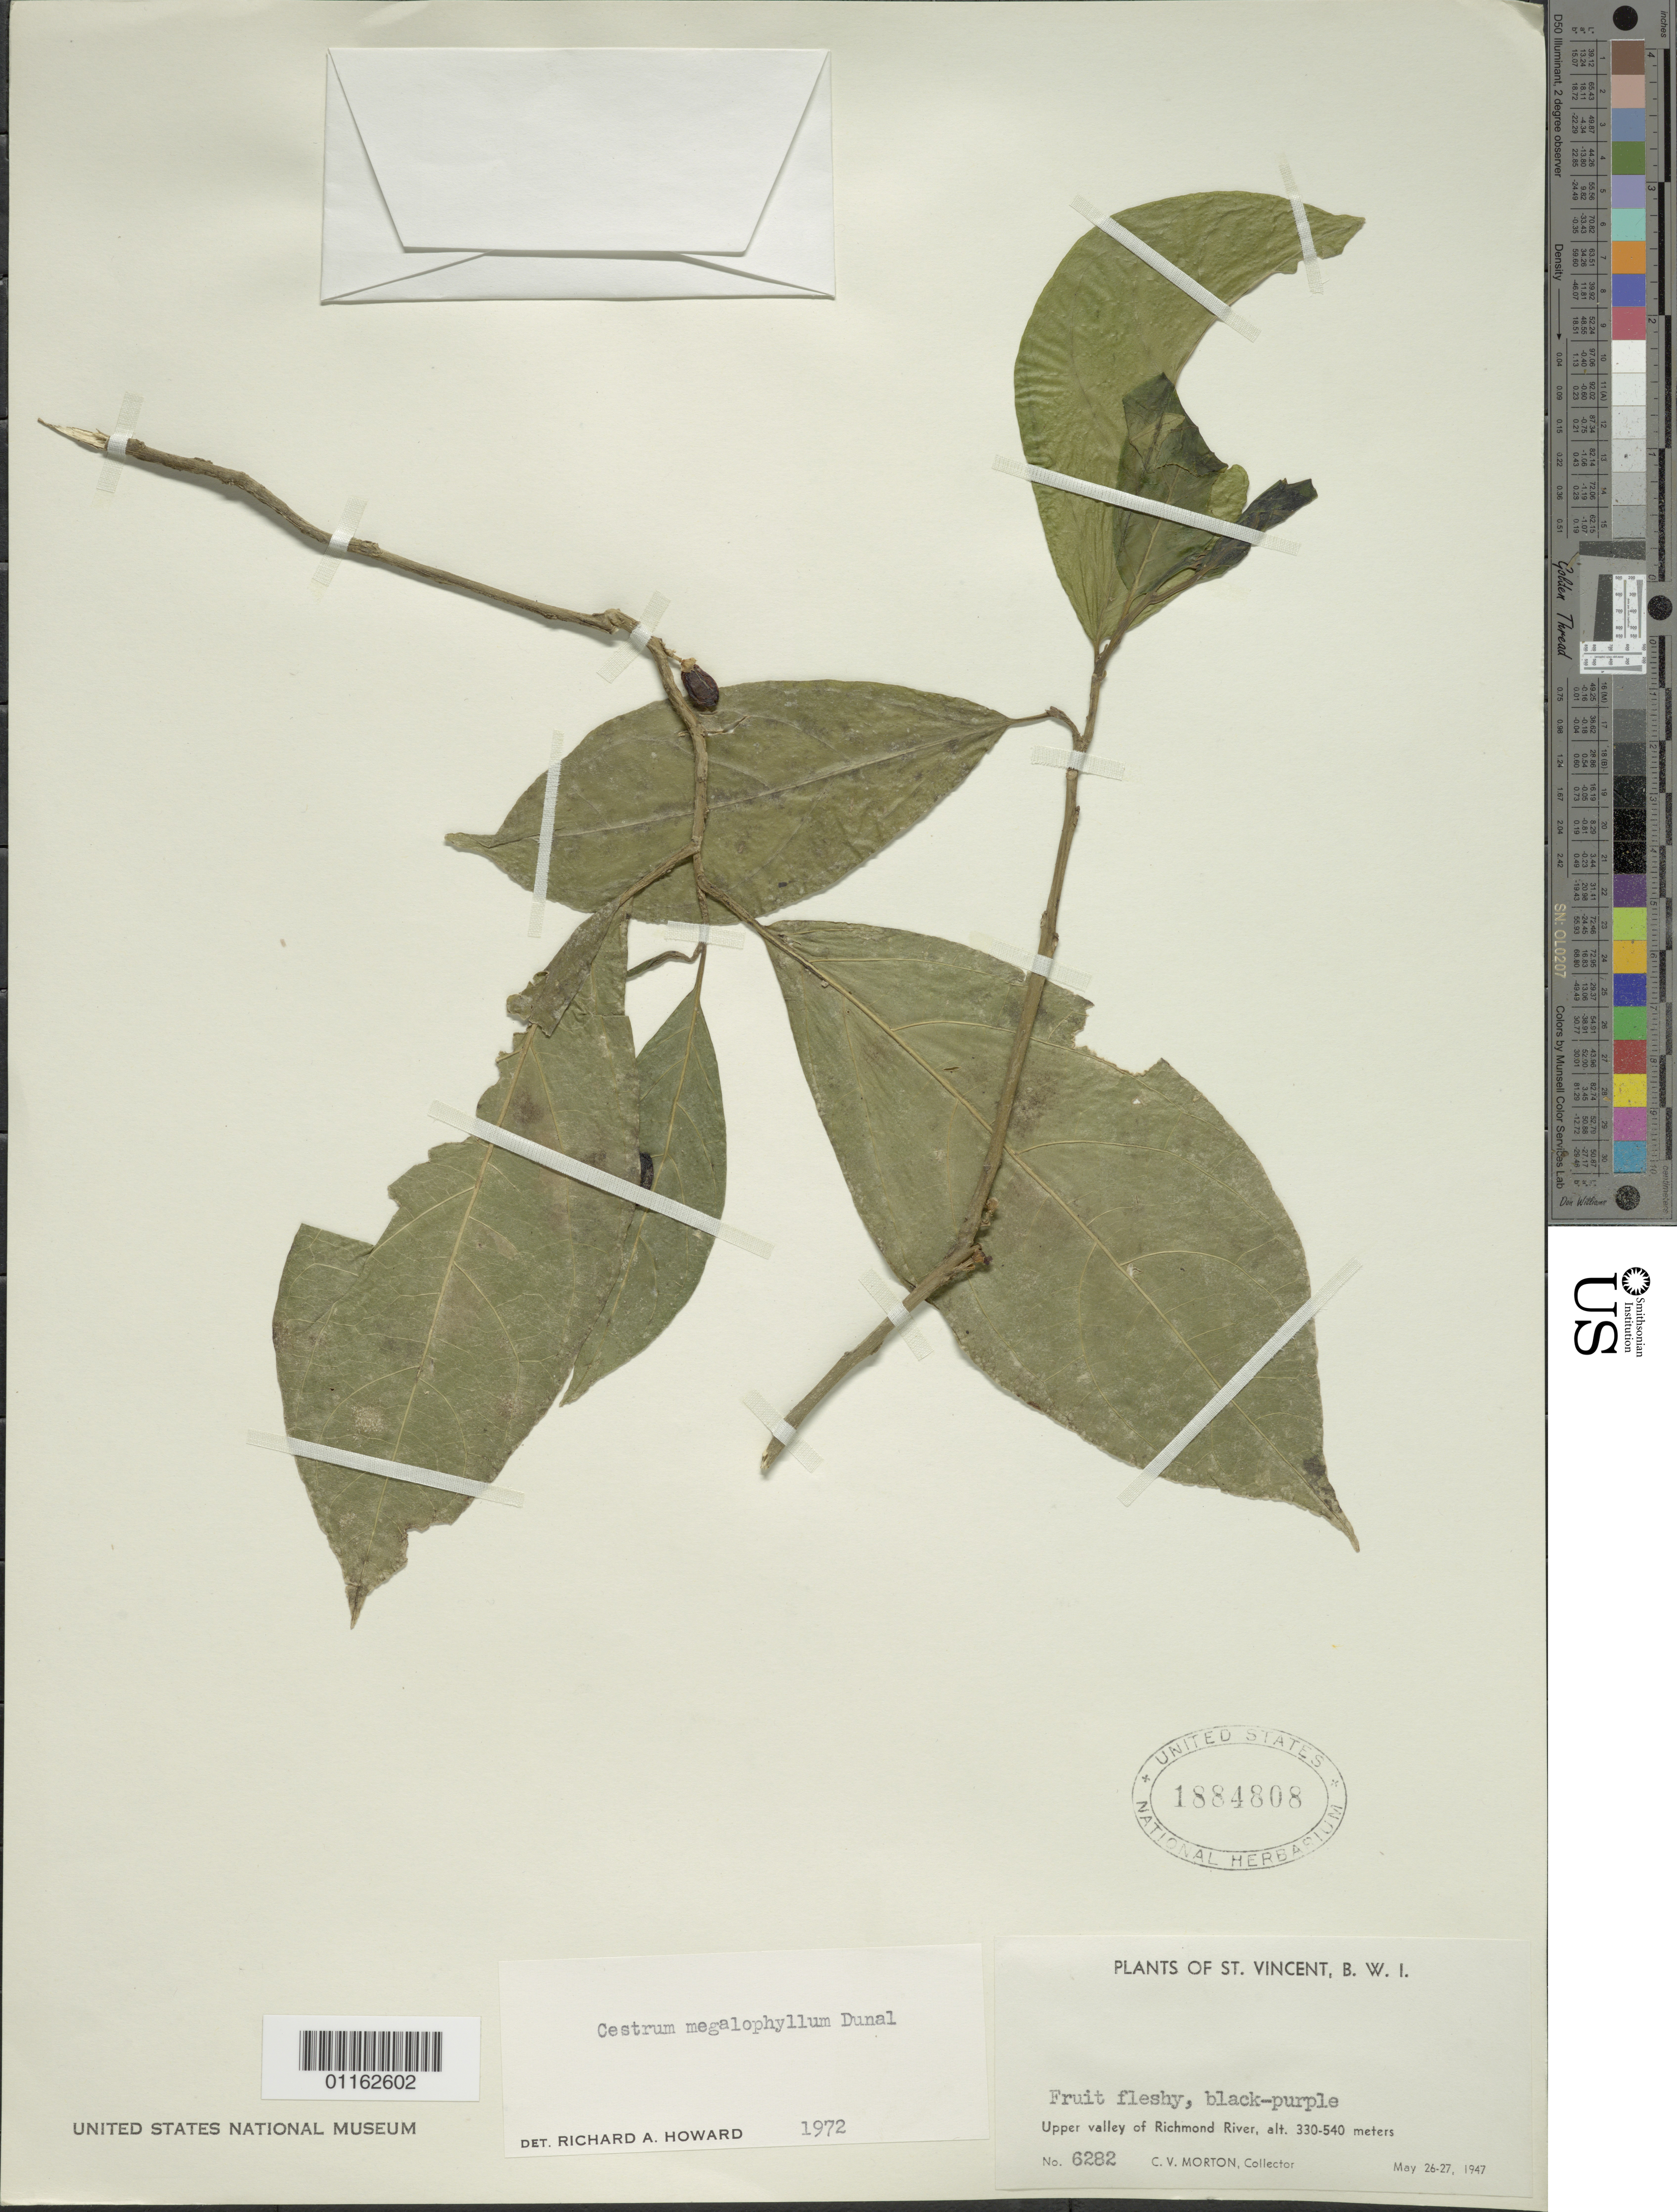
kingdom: Plantae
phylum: Tracheophyta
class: Magnoliopsida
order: Solanales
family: Solanaceae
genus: Cestrum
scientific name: Cestrum megalophyllum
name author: Dunal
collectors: C. V. Morton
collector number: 6282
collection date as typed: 26 May 1947 to 27 May 1947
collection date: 1947-05-26/1947-05-27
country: St. Vincent - Grenadines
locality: Upper valley of Richmond river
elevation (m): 330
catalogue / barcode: US 1884808